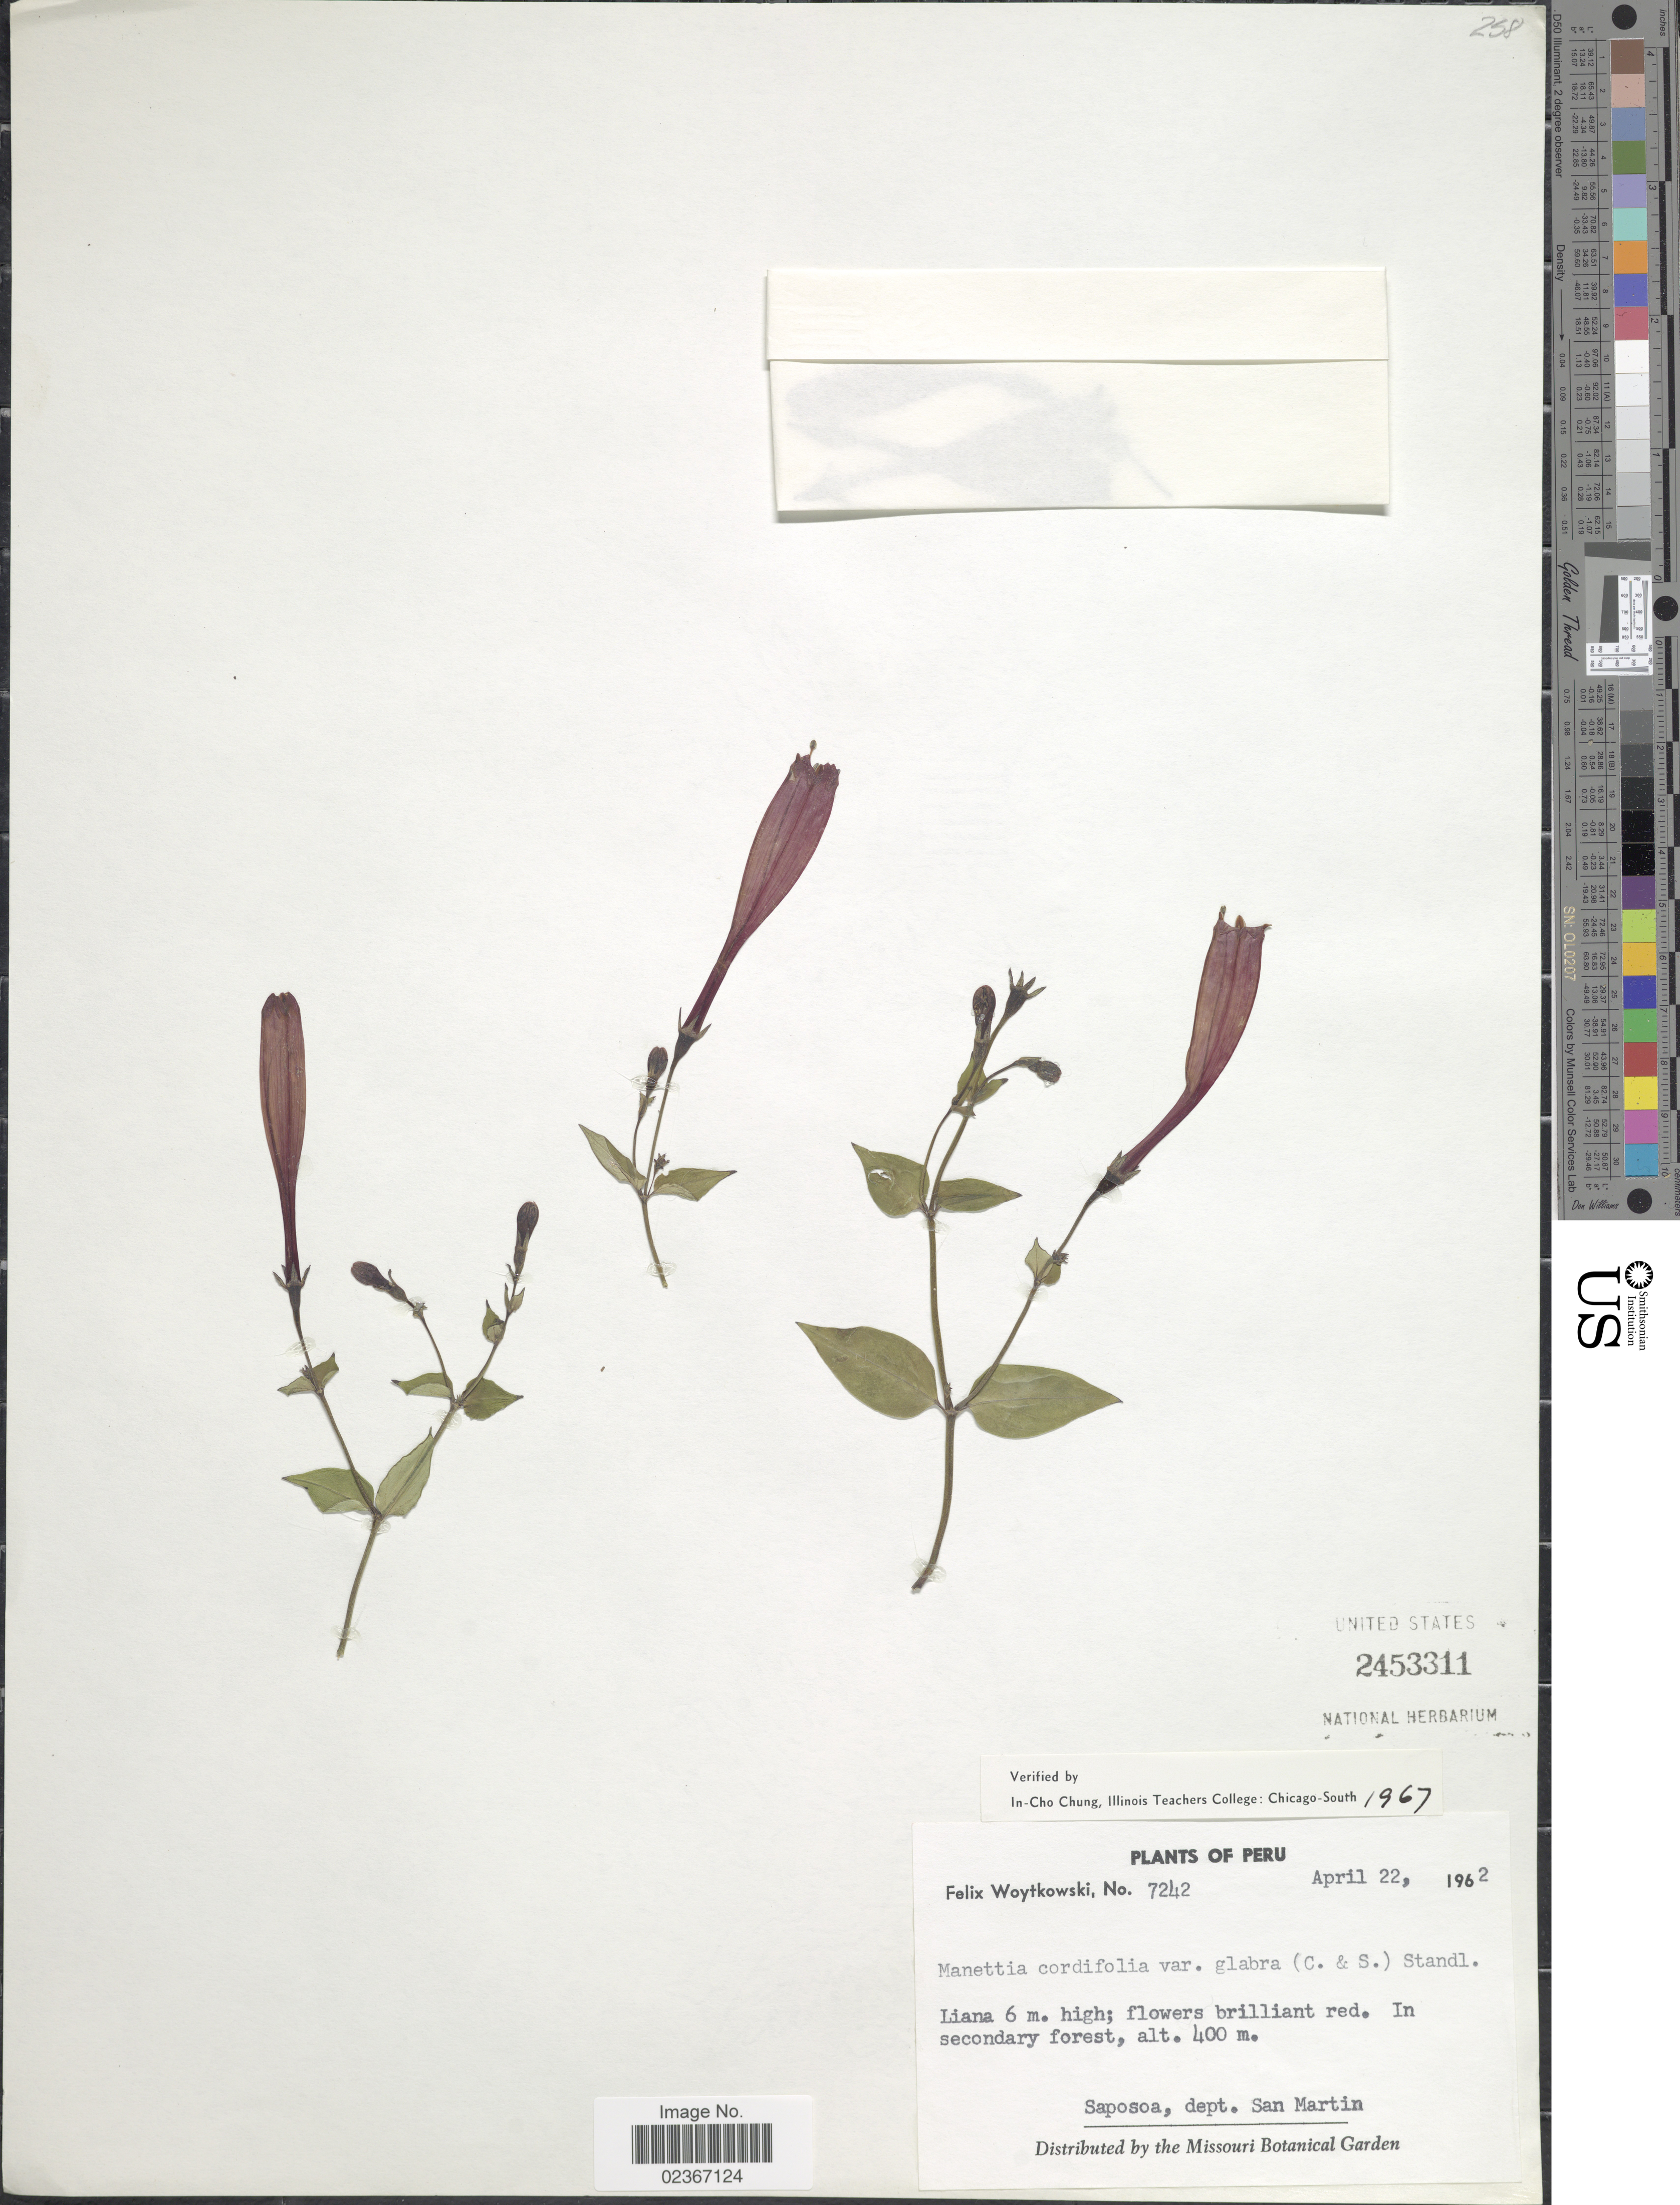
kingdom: Plantae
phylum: Tracheophyta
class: Magnoliopsida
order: Gentianales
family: Rubiaceae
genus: Manettia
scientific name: Manettia cordifolia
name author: Mart.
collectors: F. Woytkowski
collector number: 7242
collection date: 1962-04-22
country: Peru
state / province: San Martín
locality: In secondary forest. Saposoa.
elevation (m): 400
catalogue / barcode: US 2453311